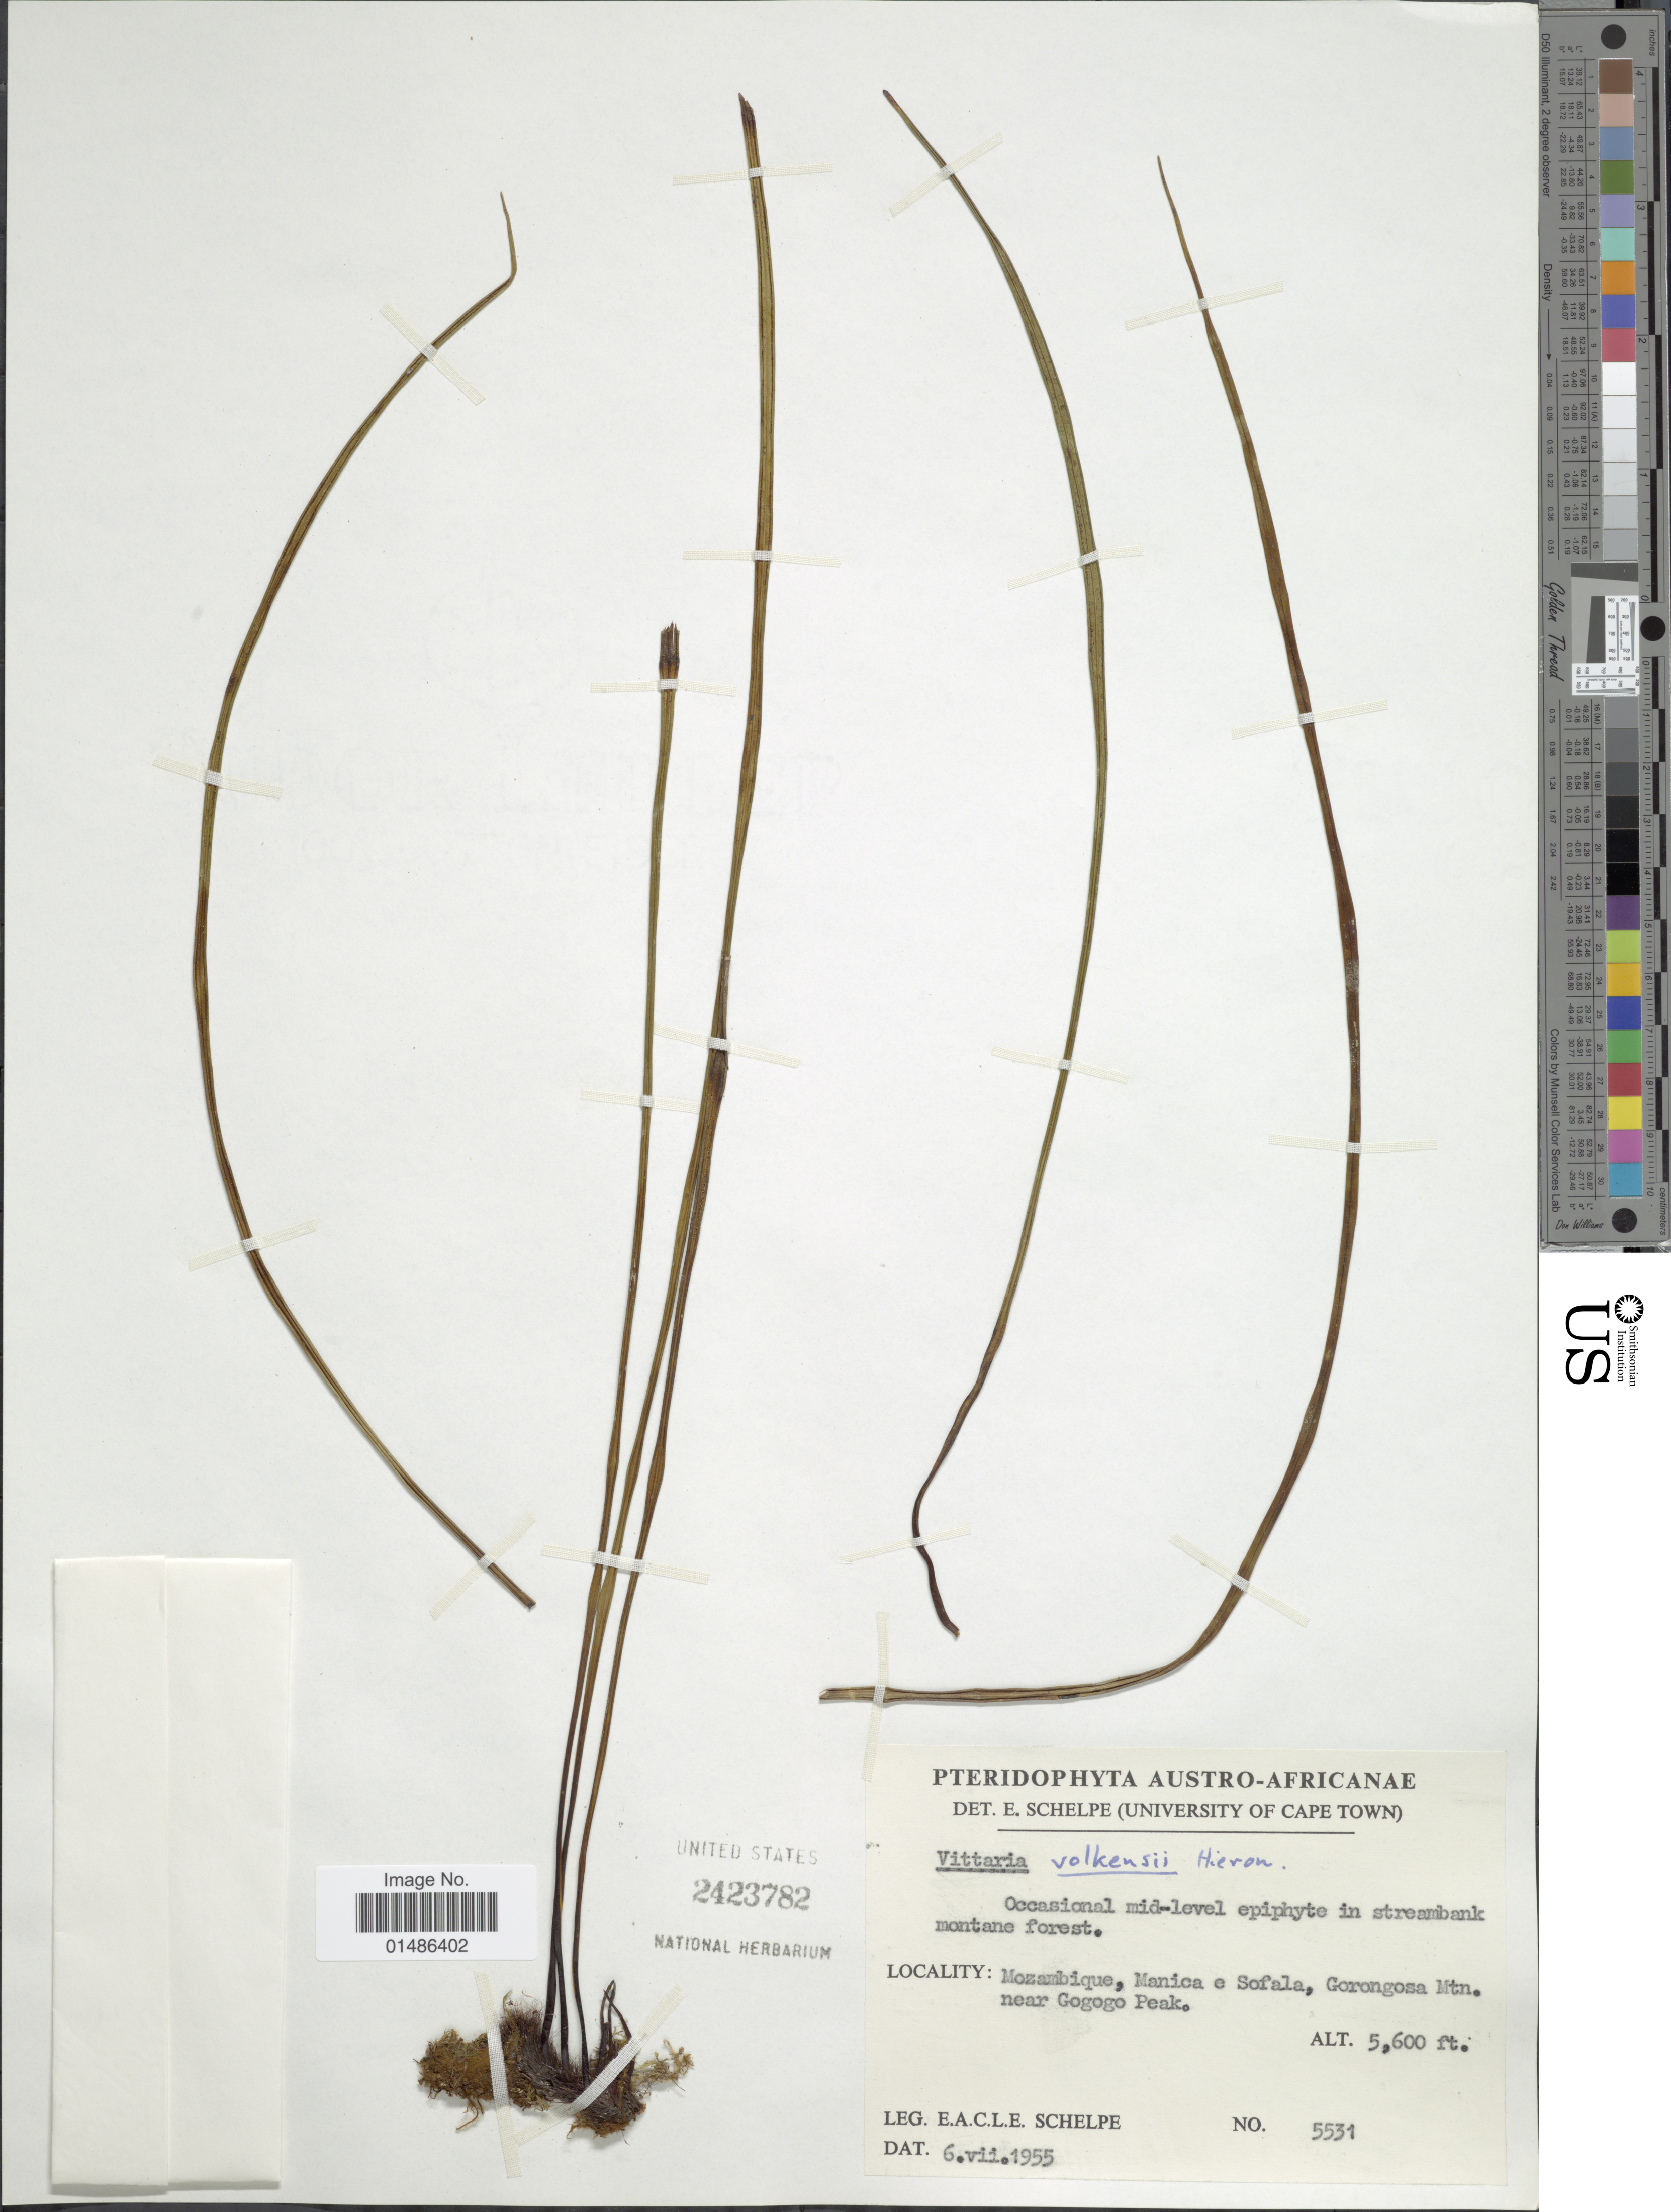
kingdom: Plantae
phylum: Tracheophyta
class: Polypodiopsida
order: Polypodiales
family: Pteridaceae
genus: Haplopteris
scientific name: Haplopteris volkensii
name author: (Hieron.) E.H. Crane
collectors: E. A. C. L. E. Schelpe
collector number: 5531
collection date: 1955-07-06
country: Mozambique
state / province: Sofala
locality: Manica e Sofala, Gorongosa Mtn. near Gogogo Peak.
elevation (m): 1707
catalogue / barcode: US 2423782